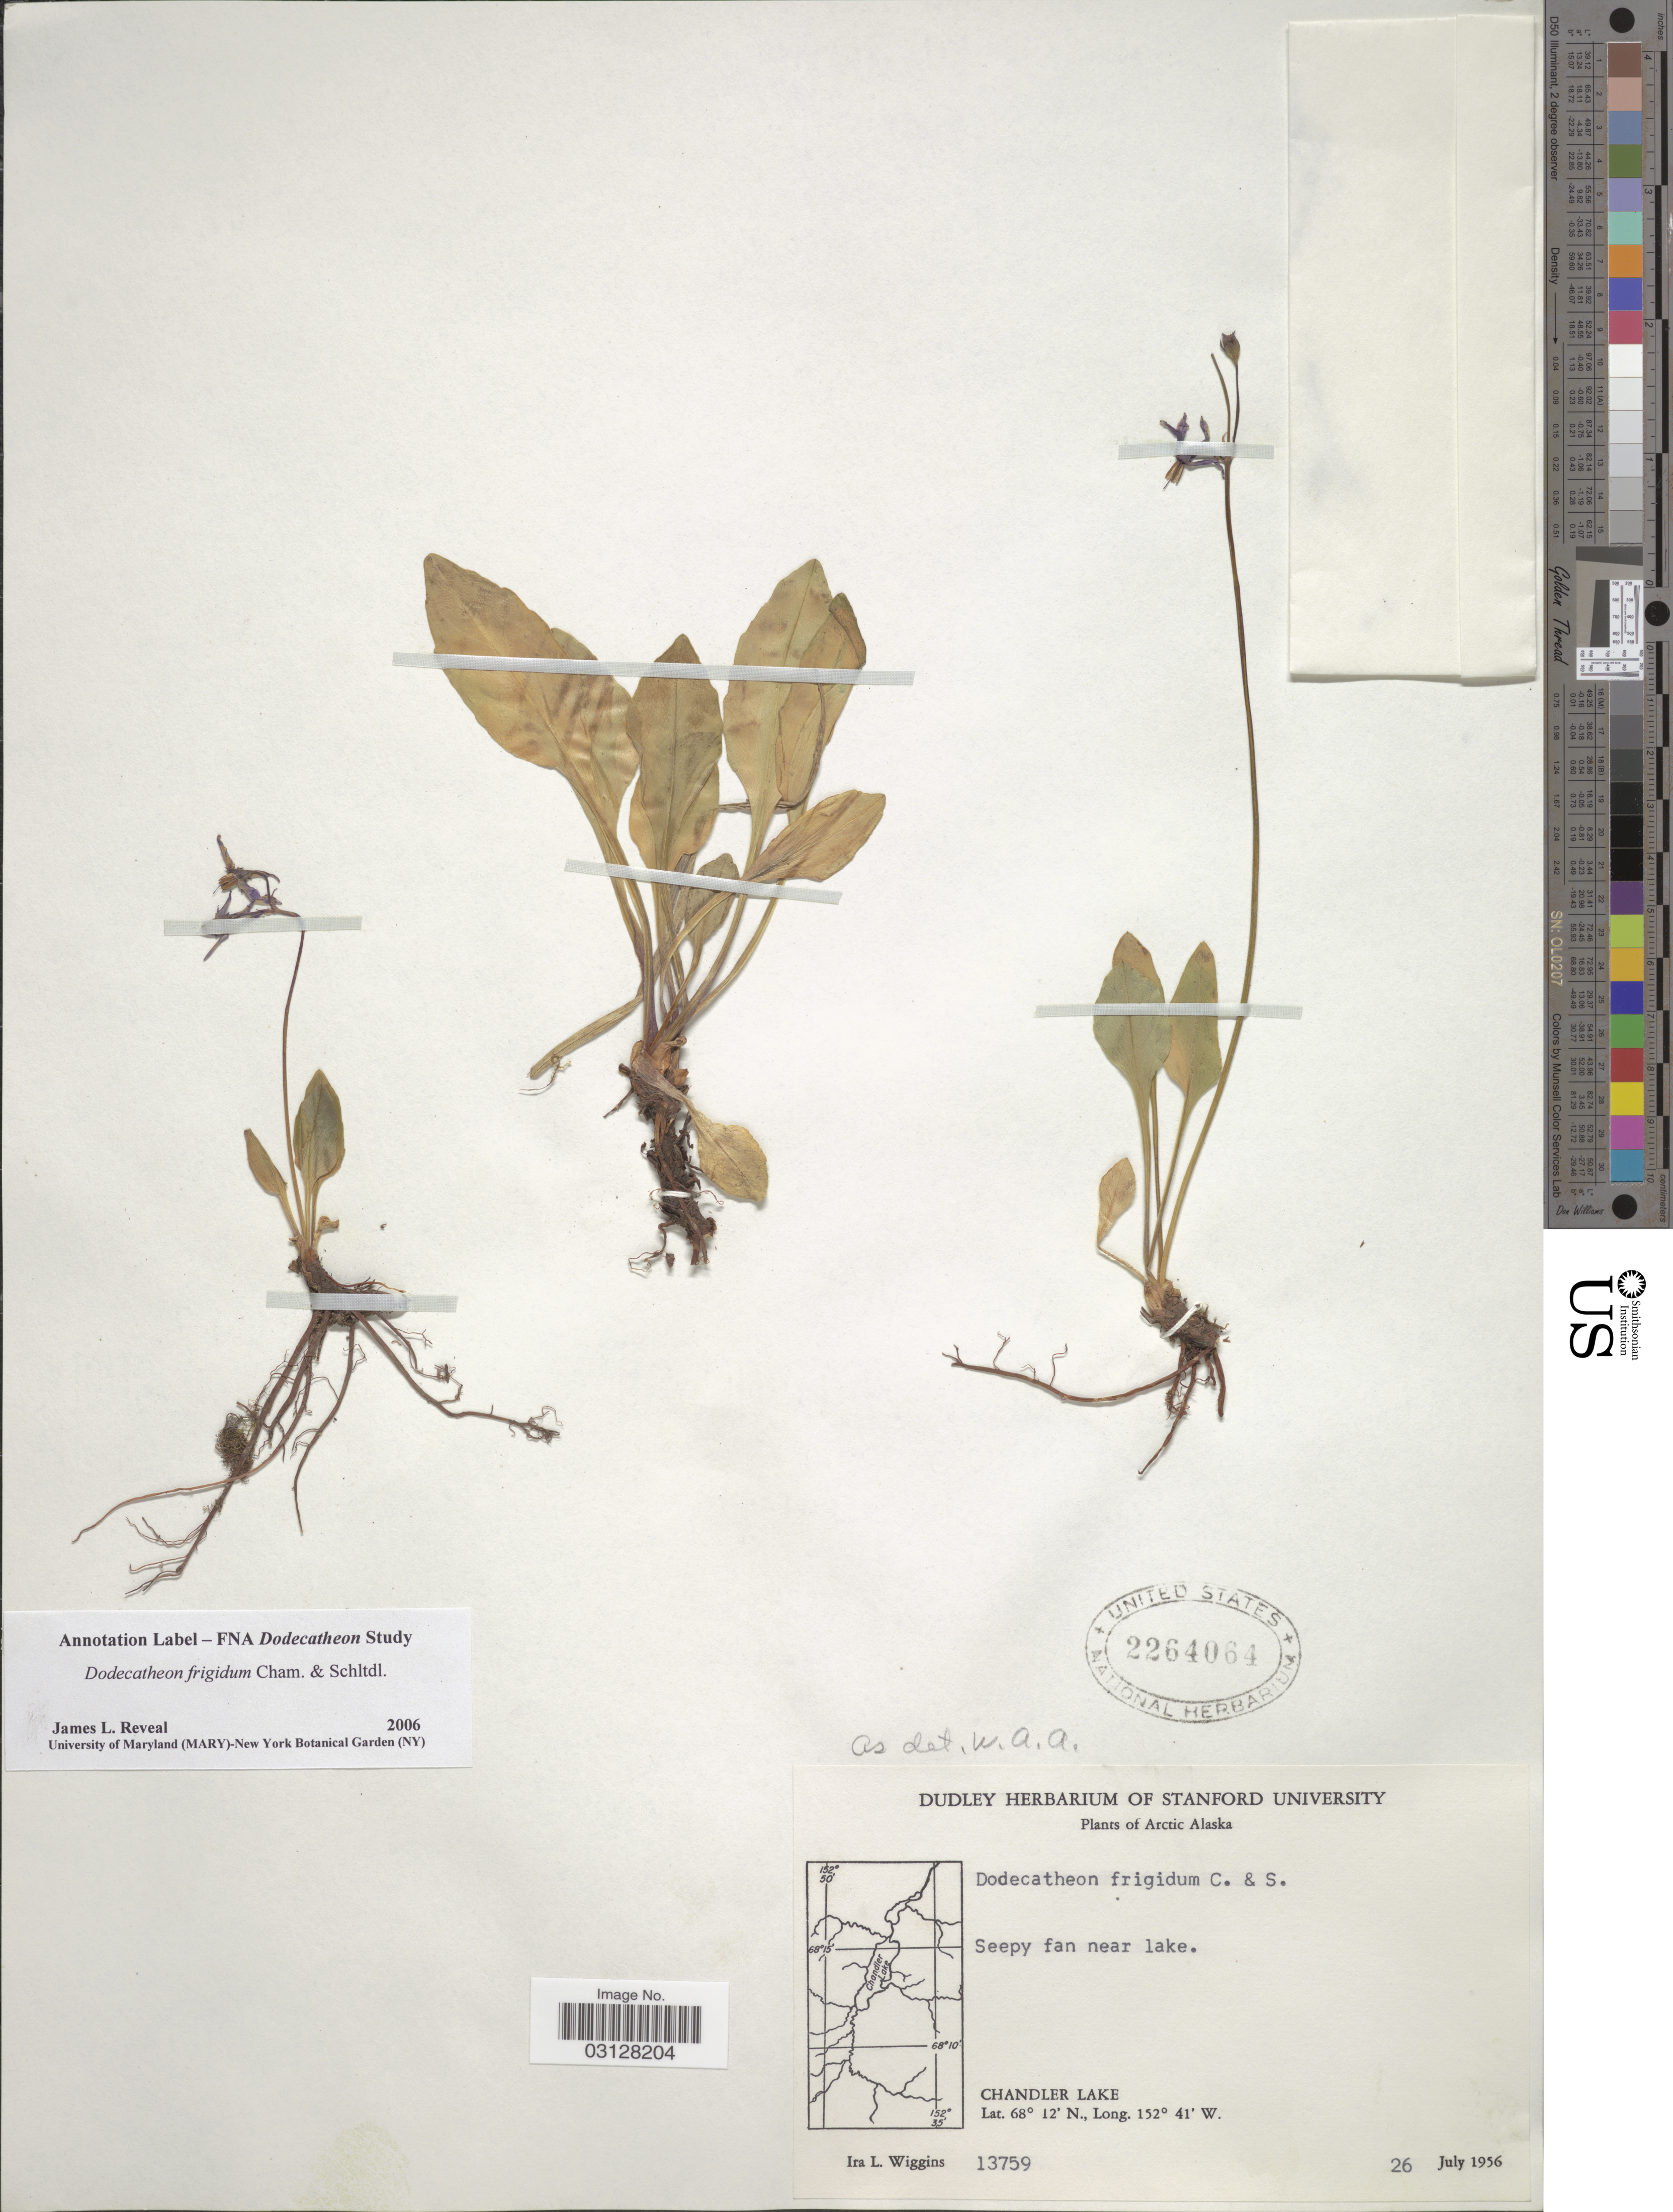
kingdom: Plantae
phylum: Tracheophyta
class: Magnoliopsida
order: Ericales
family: Primulaceae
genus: Dodecatheon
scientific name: Dodecatheon frigidum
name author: Cham. & Schltdl.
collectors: I. L. Wiggins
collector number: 13759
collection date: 1956-07-26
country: United States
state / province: Alaska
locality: Arctic Alaska. Seepy fan near lake. Chandler Lake.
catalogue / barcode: US 2264064